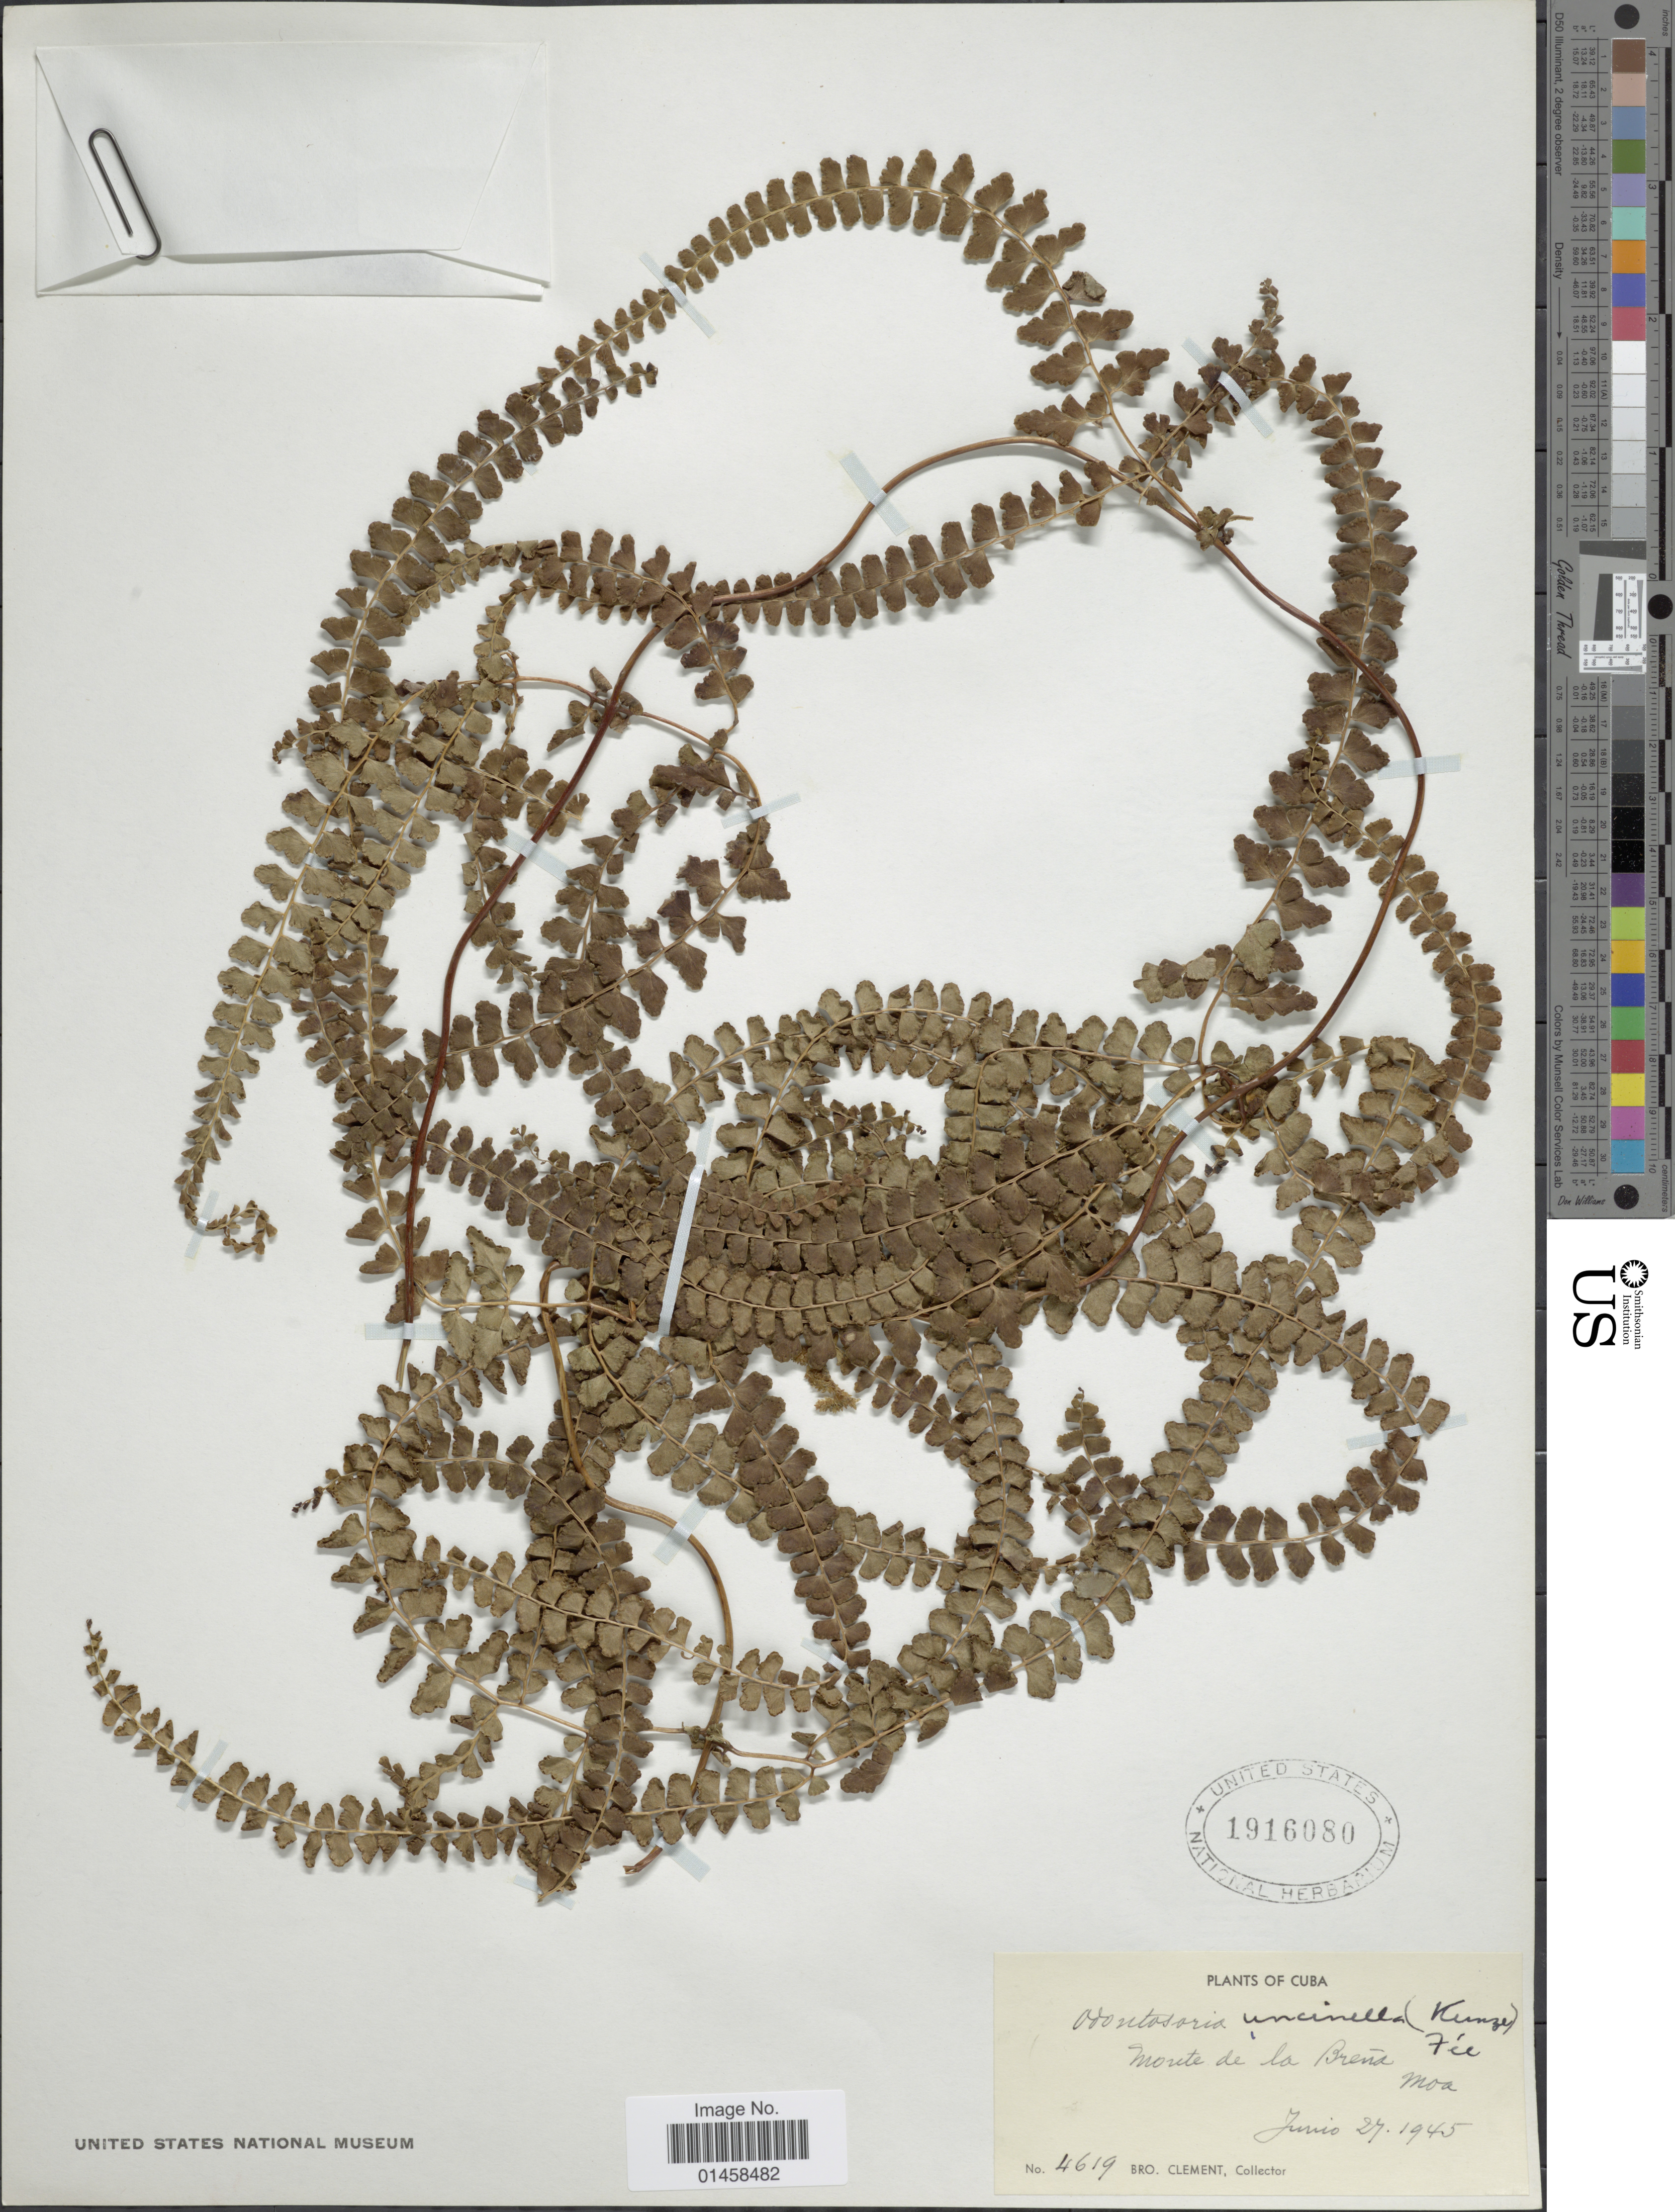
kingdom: Plantae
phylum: Tracheophyta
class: Polypodiopsida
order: Polypodiales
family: Lindsaeaceae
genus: Odontosoria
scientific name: Odontosoria scandens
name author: (Desv.) C. Chr.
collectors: B. Clement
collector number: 4619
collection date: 1945-07-27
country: Cuba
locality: Monte de la Brena, Moa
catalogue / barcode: US 1916080